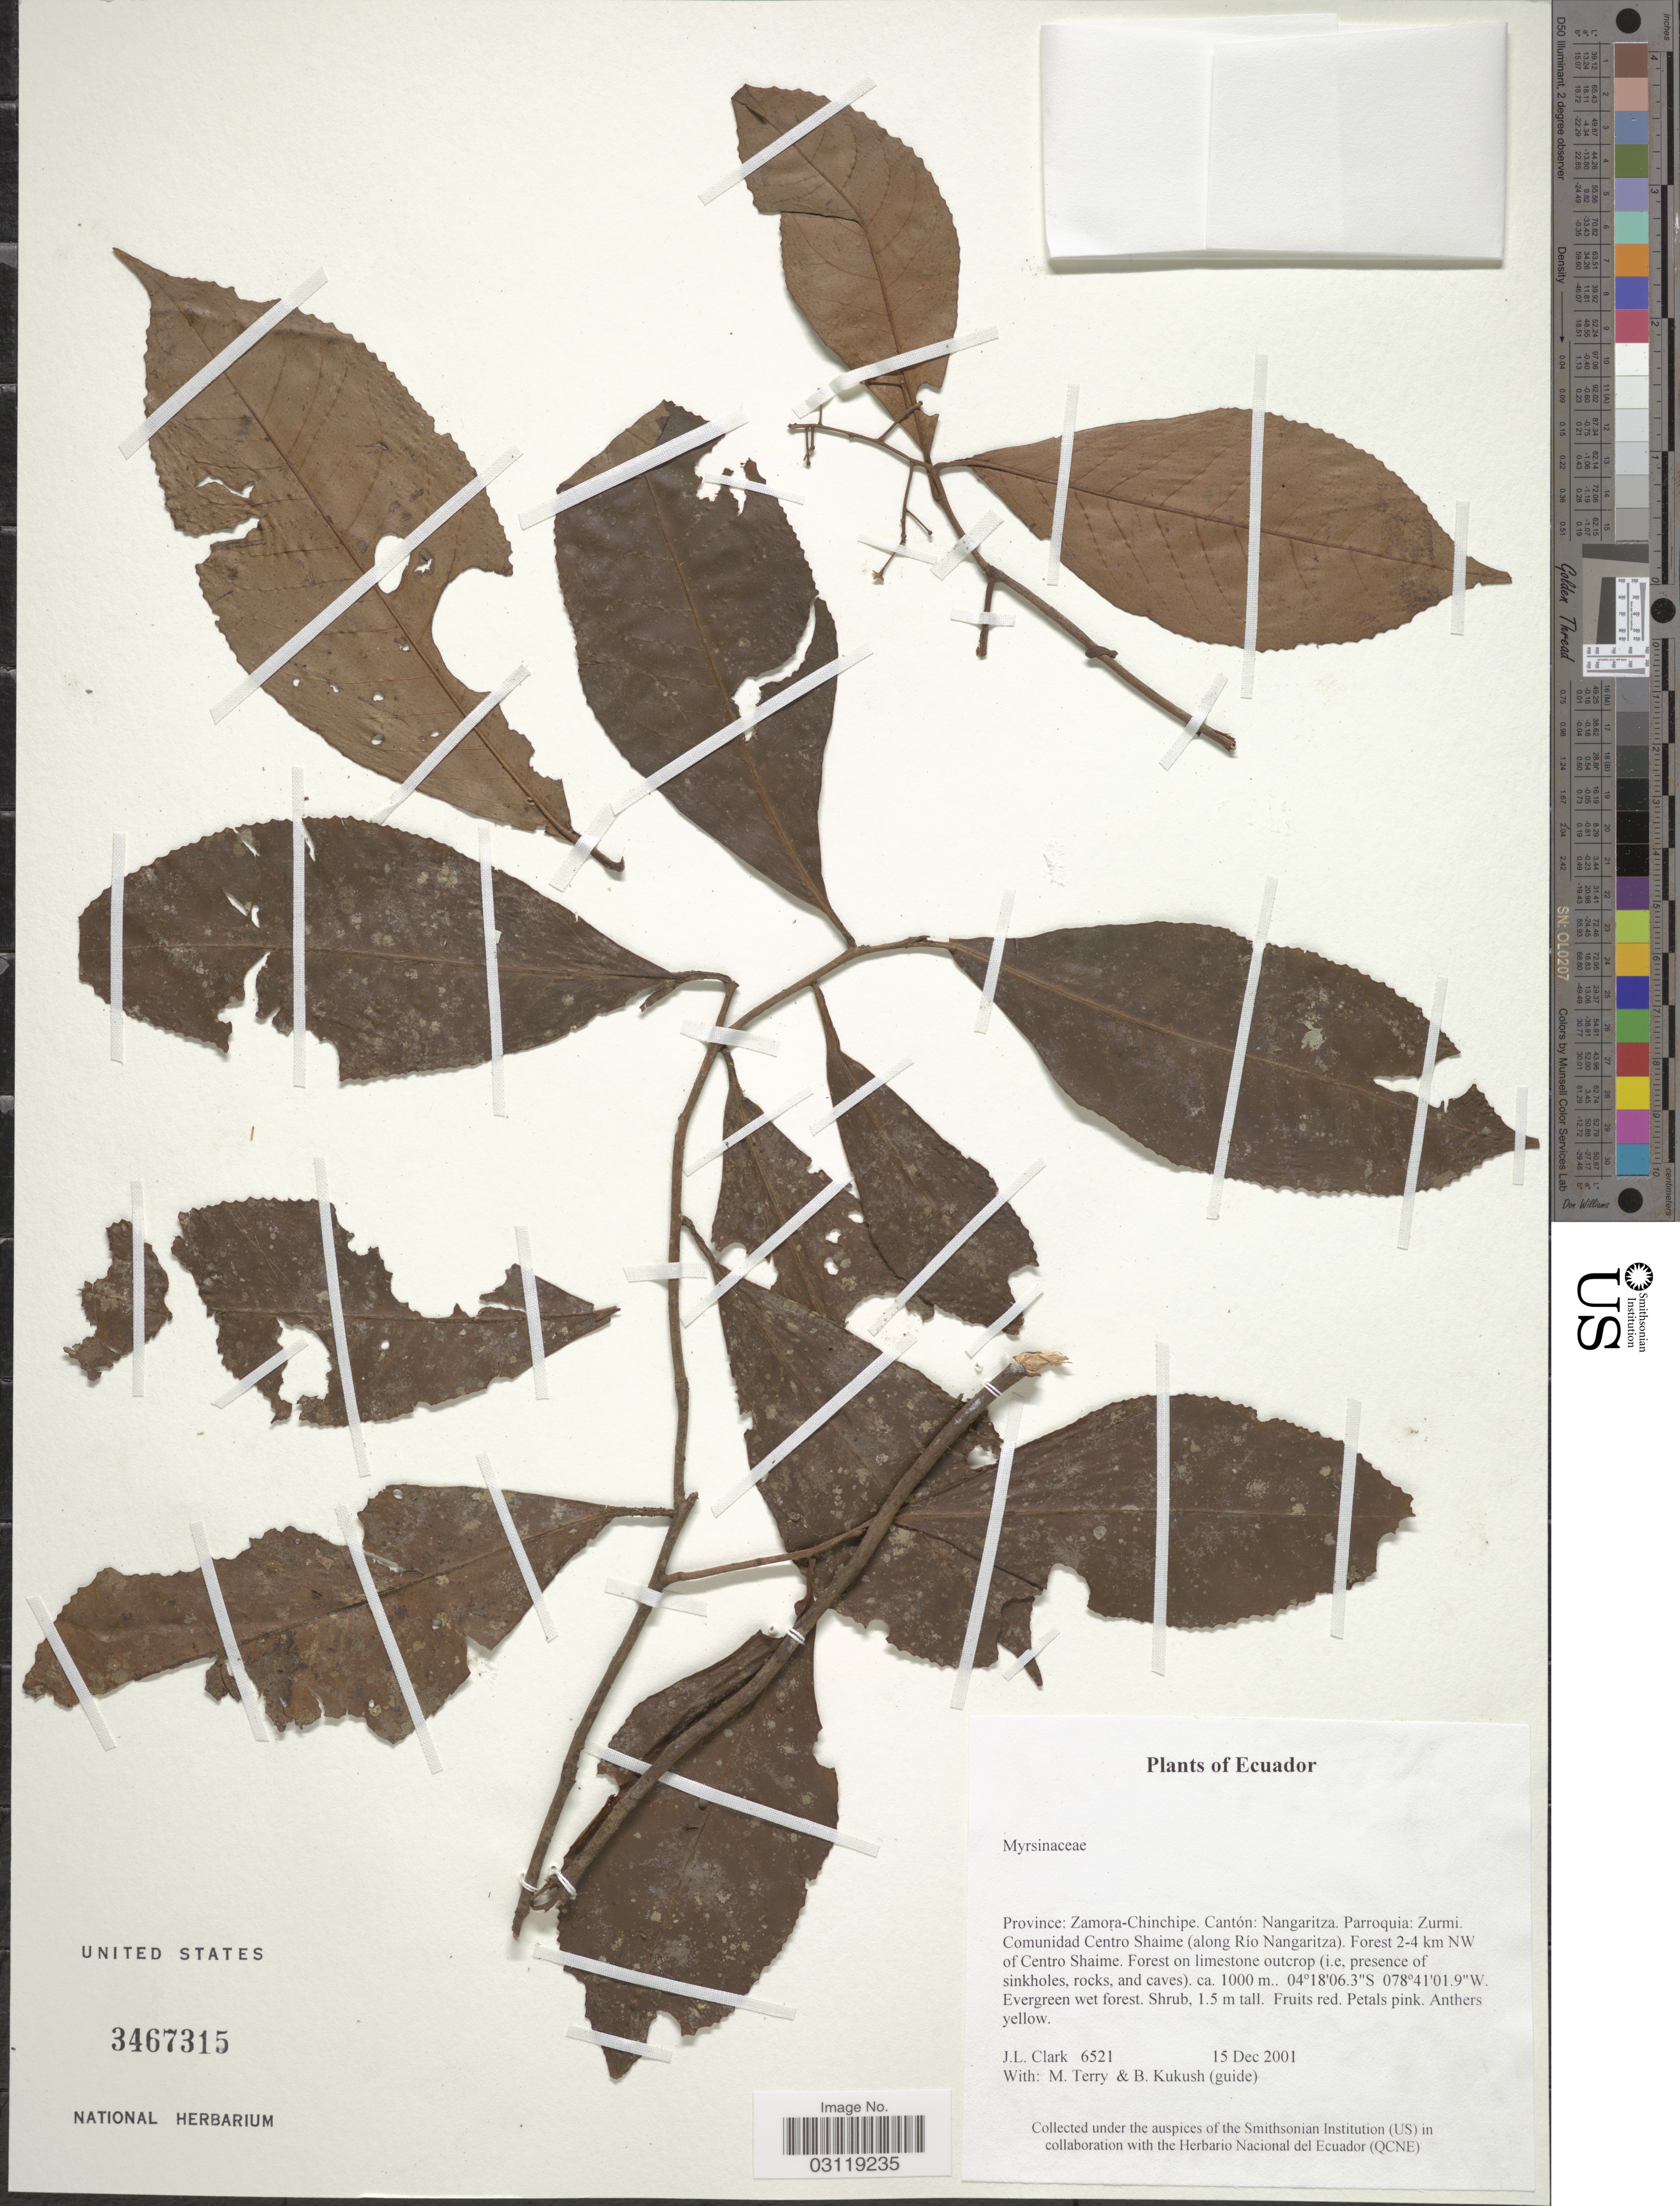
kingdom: Plantae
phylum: Tracheophyta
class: Magnoliopsida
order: Ericales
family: Primulaceae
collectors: J. L. Clark, M. Terry & B. Kukush (guide)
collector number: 6521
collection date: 2001-12-15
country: Ecuador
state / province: Zamora-Chinchipe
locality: Cantón: Nangaritza. Parroquia: Zurmi. Comunidad Centro Shaime (along Río Nangaritza). Forest 2-4 km NW of Centro Shaime.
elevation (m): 1000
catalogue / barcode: US 3467315